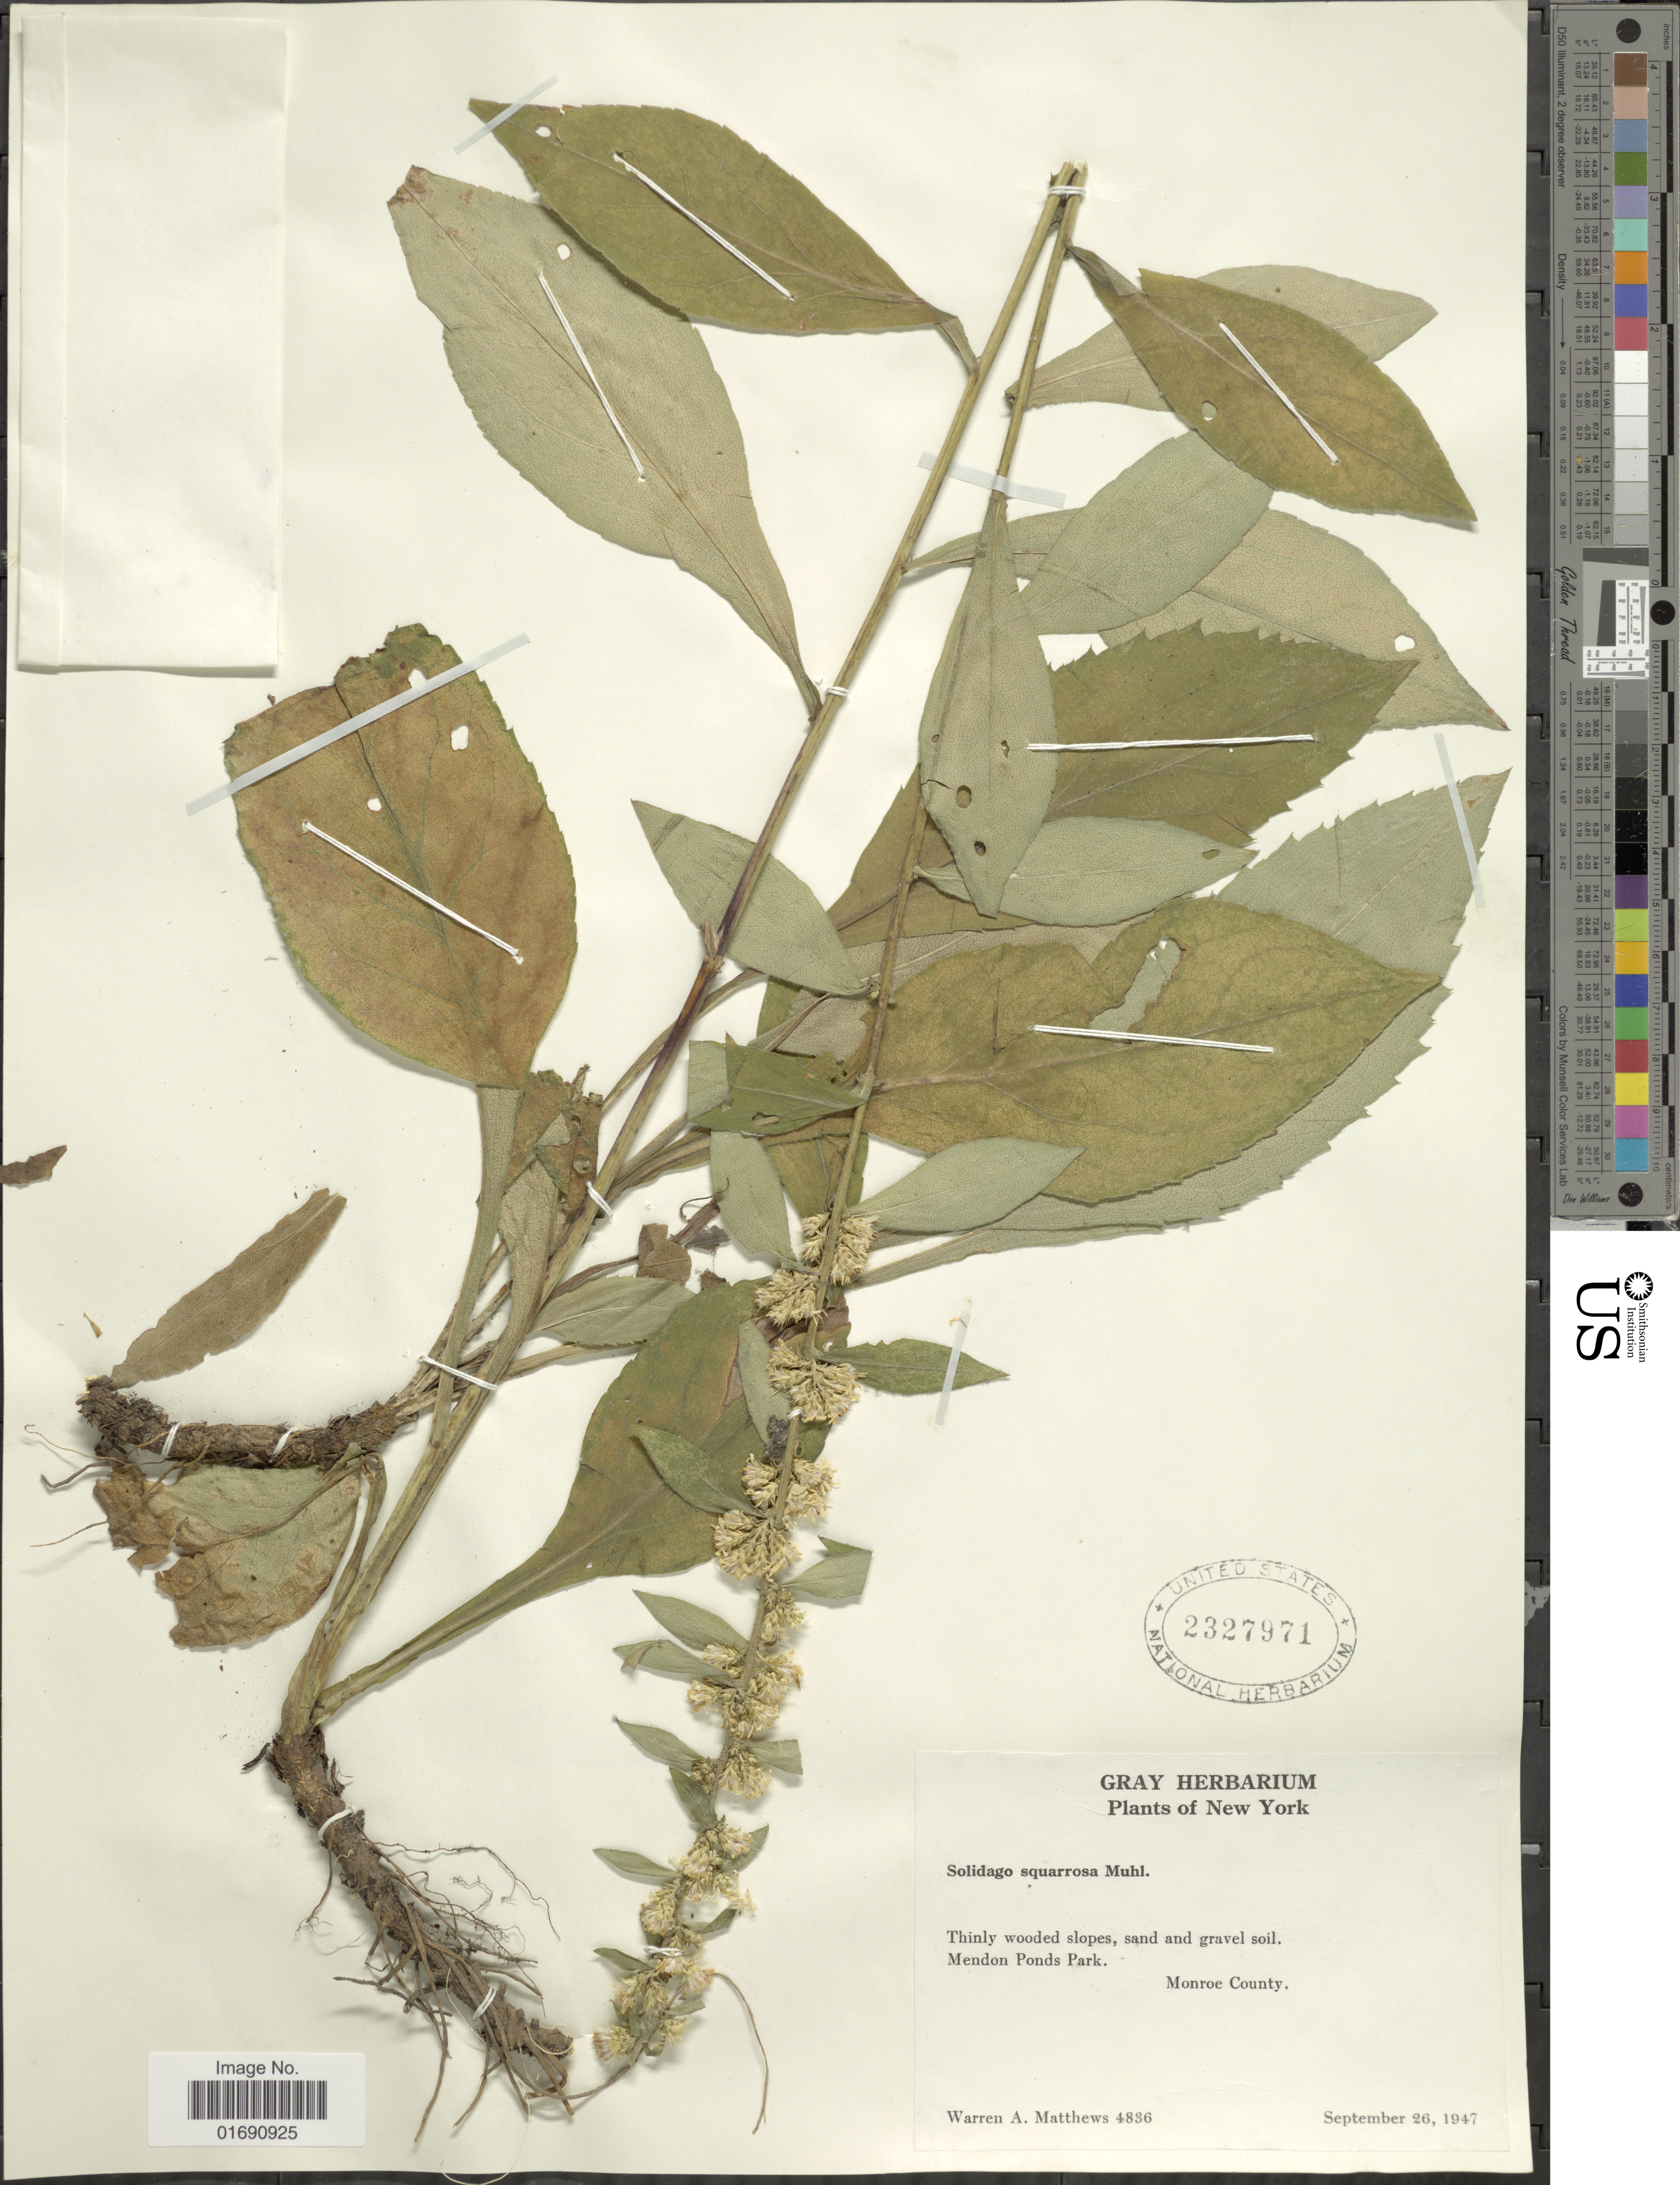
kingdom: Plantae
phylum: Tracheophyta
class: Magnoliopsida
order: Asterales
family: Asteraceae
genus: Solidago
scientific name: Solidago squarrosa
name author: Muhl.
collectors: W. Matthews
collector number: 4836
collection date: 1947-09-26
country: United States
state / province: New York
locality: Thinly wooded slopes, sand and gravel soil. Mendon Ponds Park. Monroe County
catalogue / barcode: US 2327971